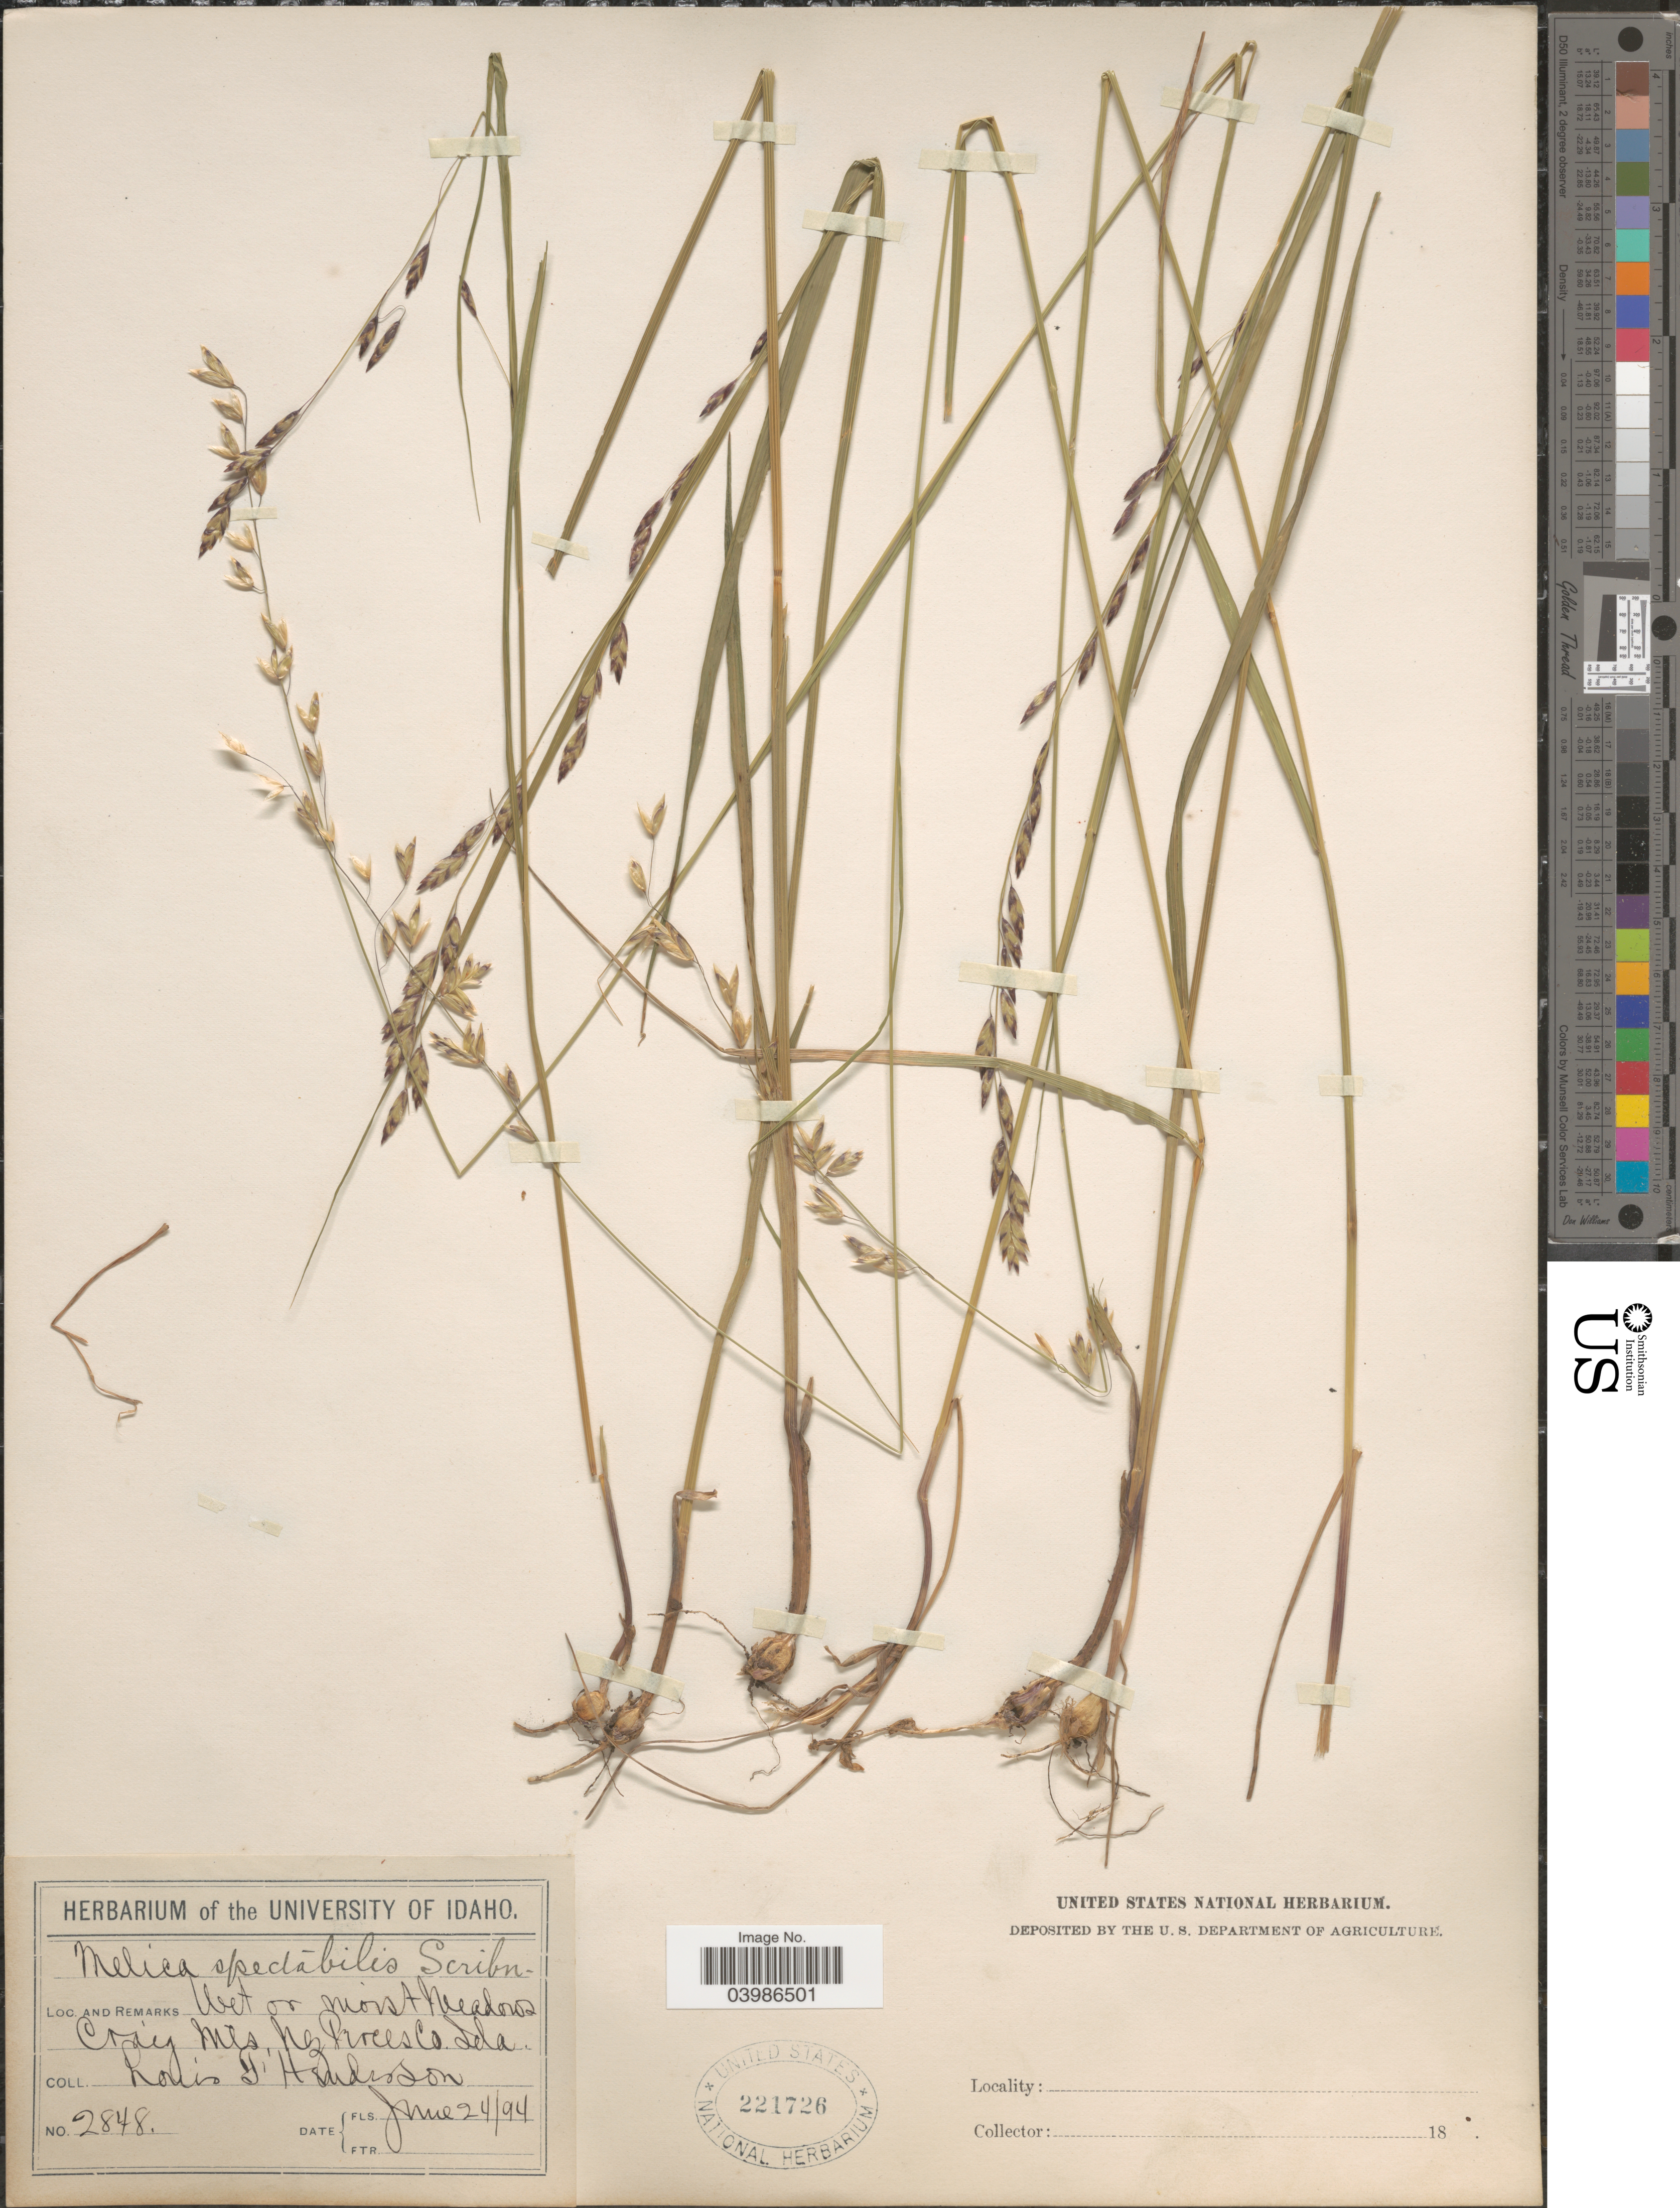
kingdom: Plantae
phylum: Tracheophyta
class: Liliopsida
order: Poales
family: Poaceae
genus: Melica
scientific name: Melica spectabilis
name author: Scribn.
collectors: L. Henderson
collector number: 2848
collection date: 1894-06-24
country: United States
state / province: Idaho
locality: Craig Mts., Nez Perces Co.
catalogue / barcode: US 221726